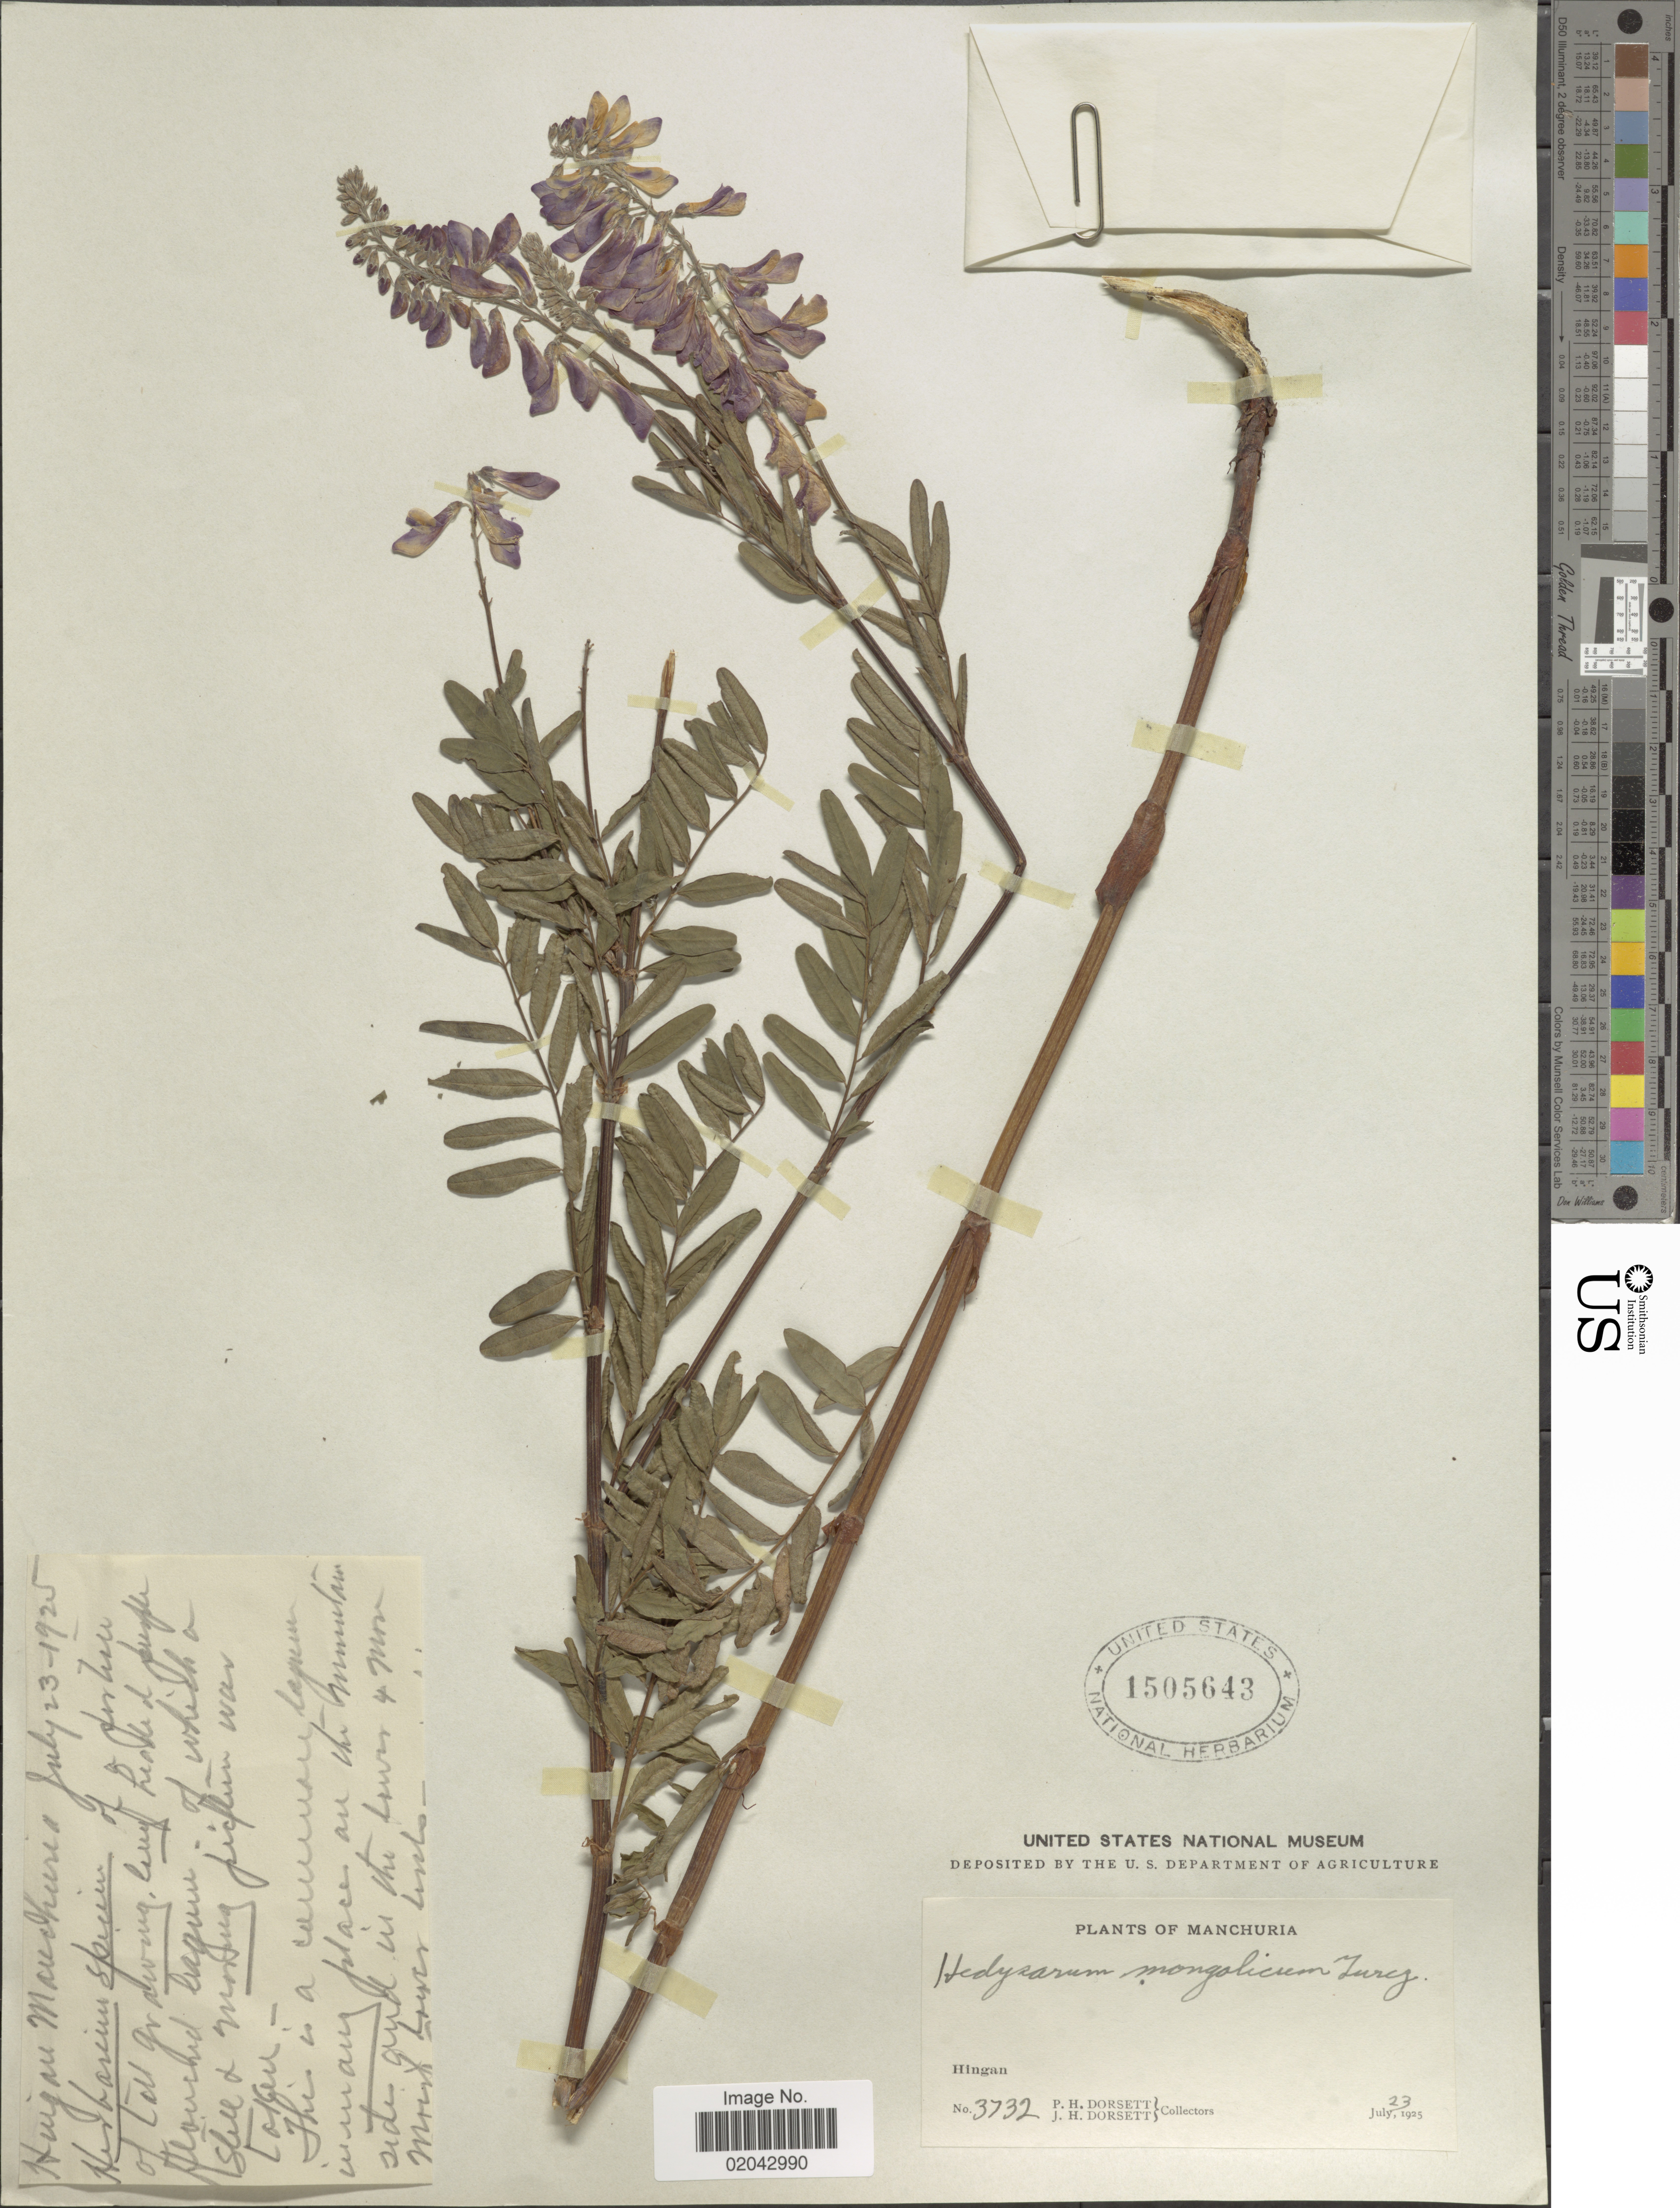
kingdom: Plantae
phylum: Tracheophyta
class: Magnoliopsida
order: Fabales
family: Fabaceae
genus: Corethrodendron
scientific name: Corethrodendron fruticosum var. mongolicum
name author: (Turcz.) Turcz. ex Kitag.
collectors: P. H. Dorsett & J. Dorsett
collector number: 3732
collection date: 1925-07-23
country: China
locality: Manchuria, Hingan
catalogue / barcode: US 1505643